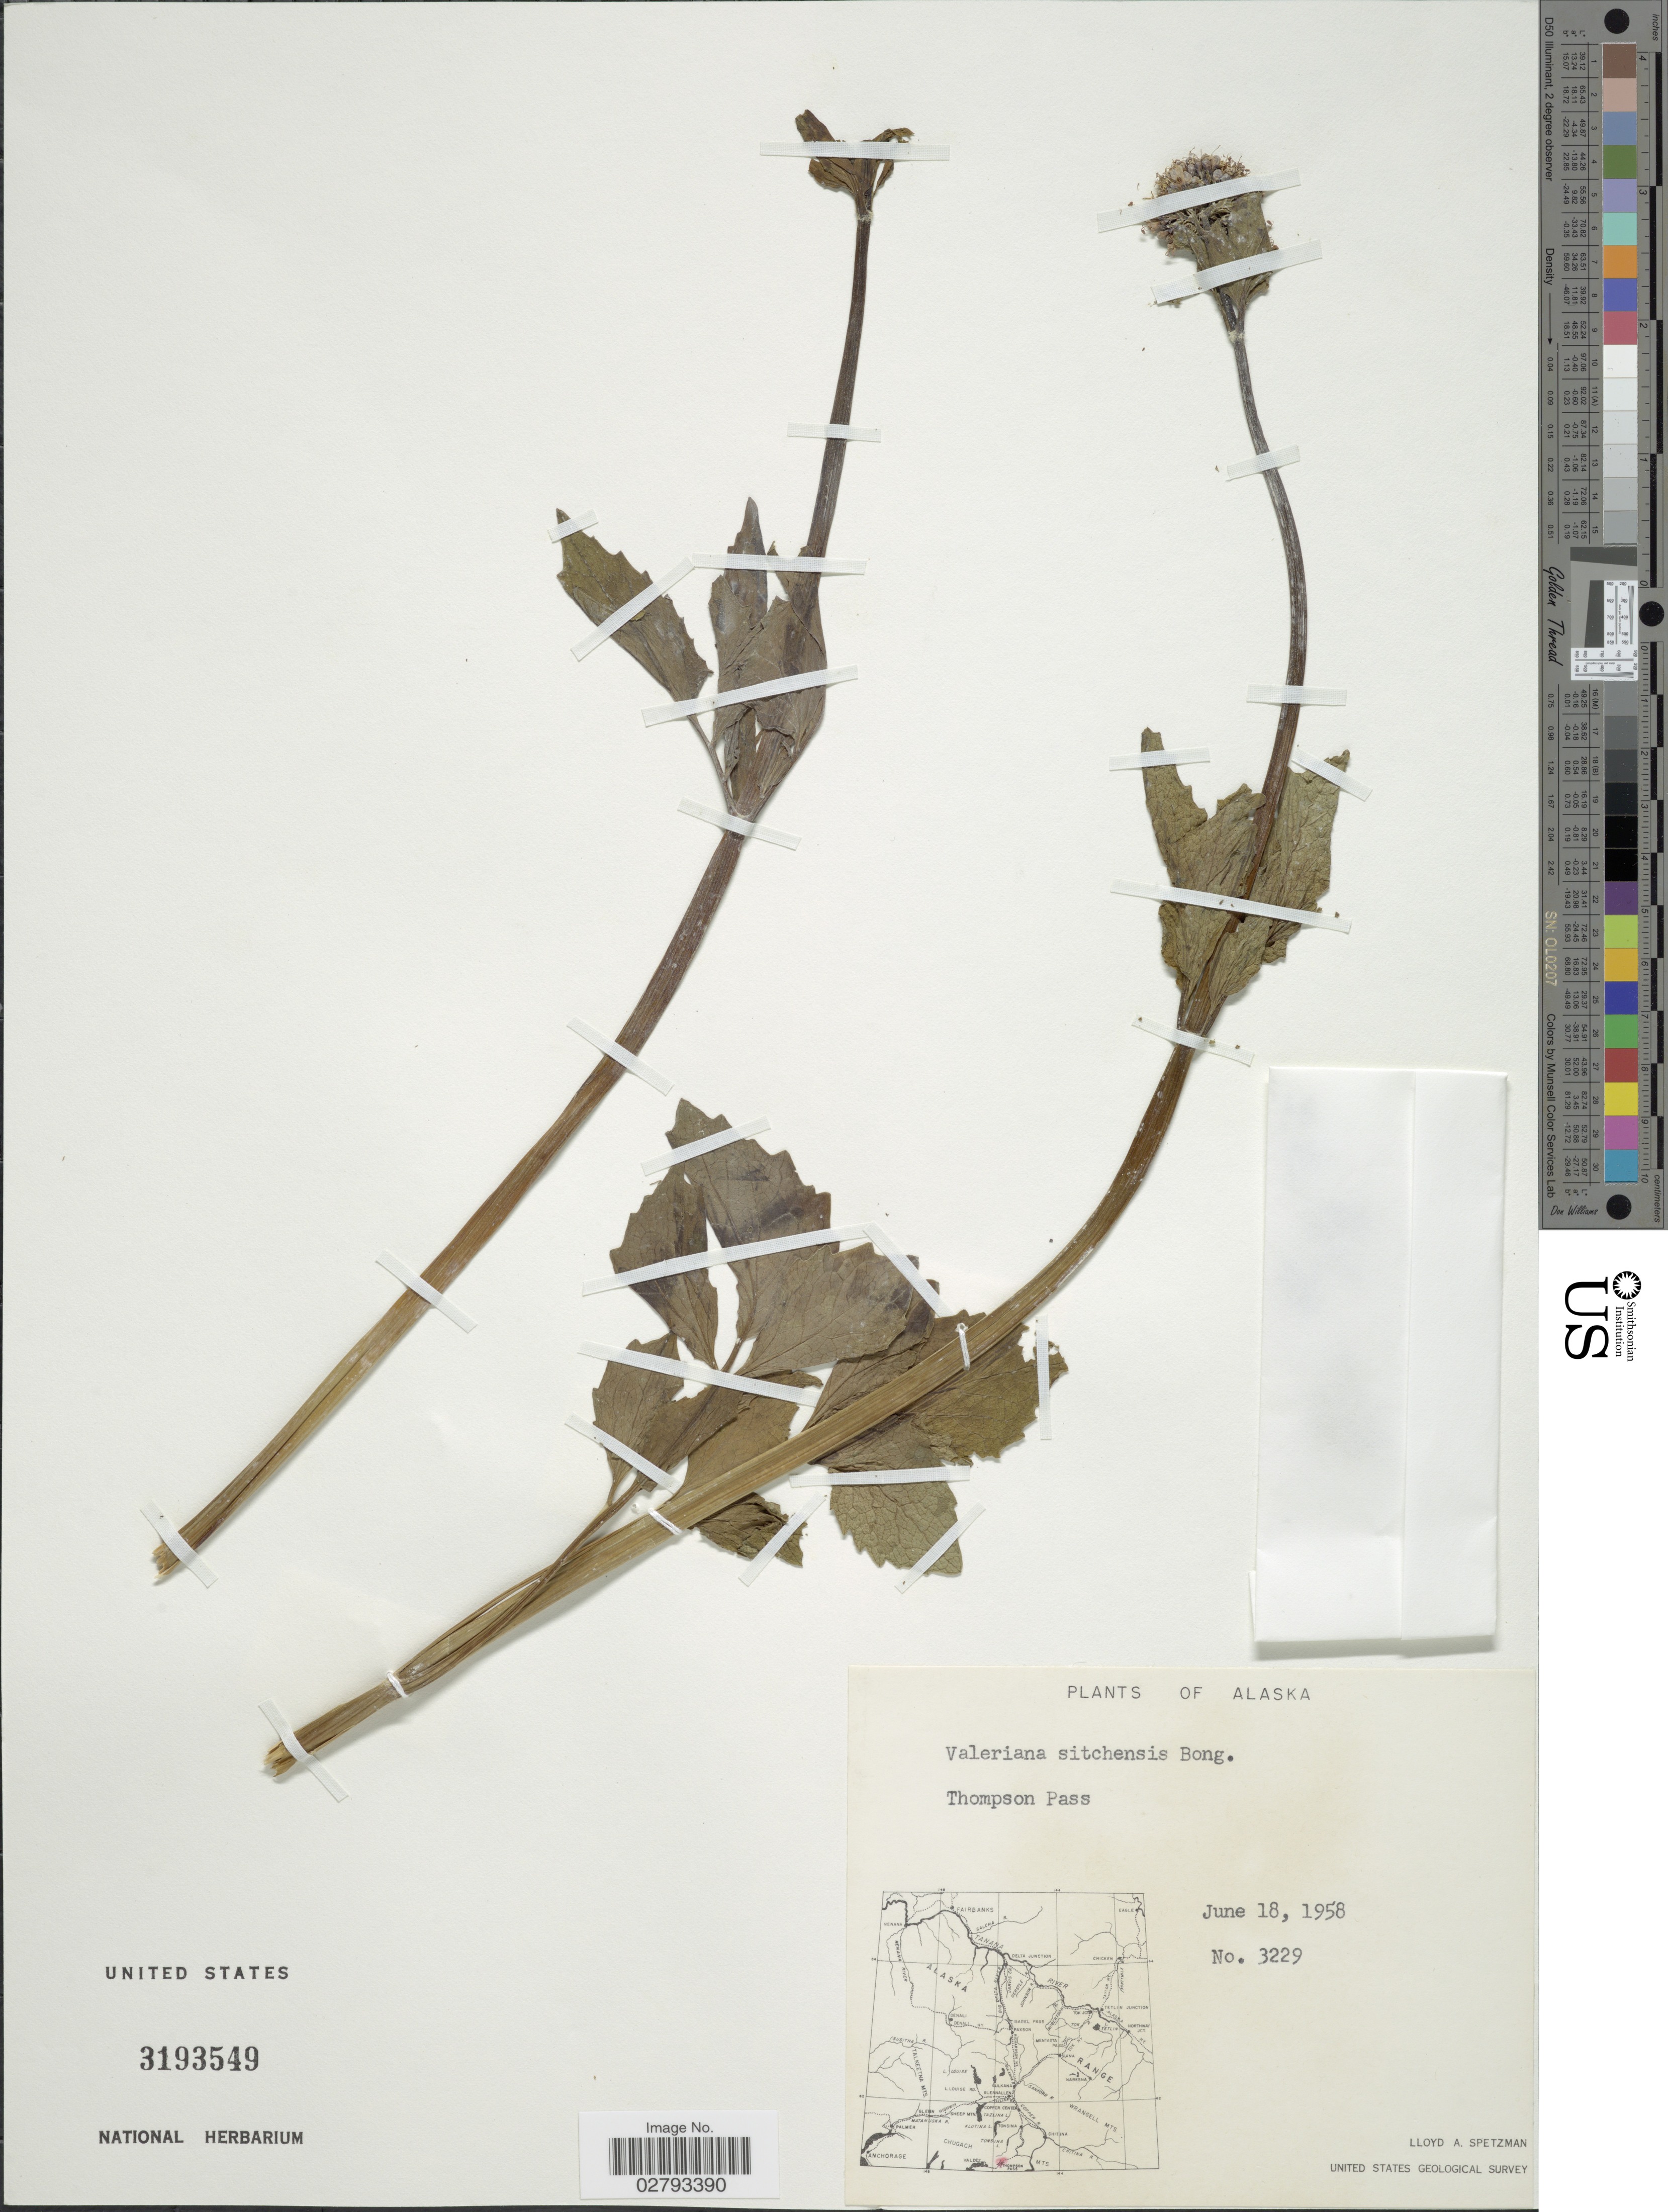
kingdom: Plantae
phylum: Tracheophyta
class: Magnoliopsida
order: Dipsacales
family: Caprifoliaceae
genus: Valeriana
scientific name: Valeriana sitchensis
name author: Bong.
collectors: L. Spetzman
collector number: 3229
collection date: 1958-06-18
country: United States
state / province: Alaska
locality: Thompson Pass.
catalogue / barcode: US 3193549